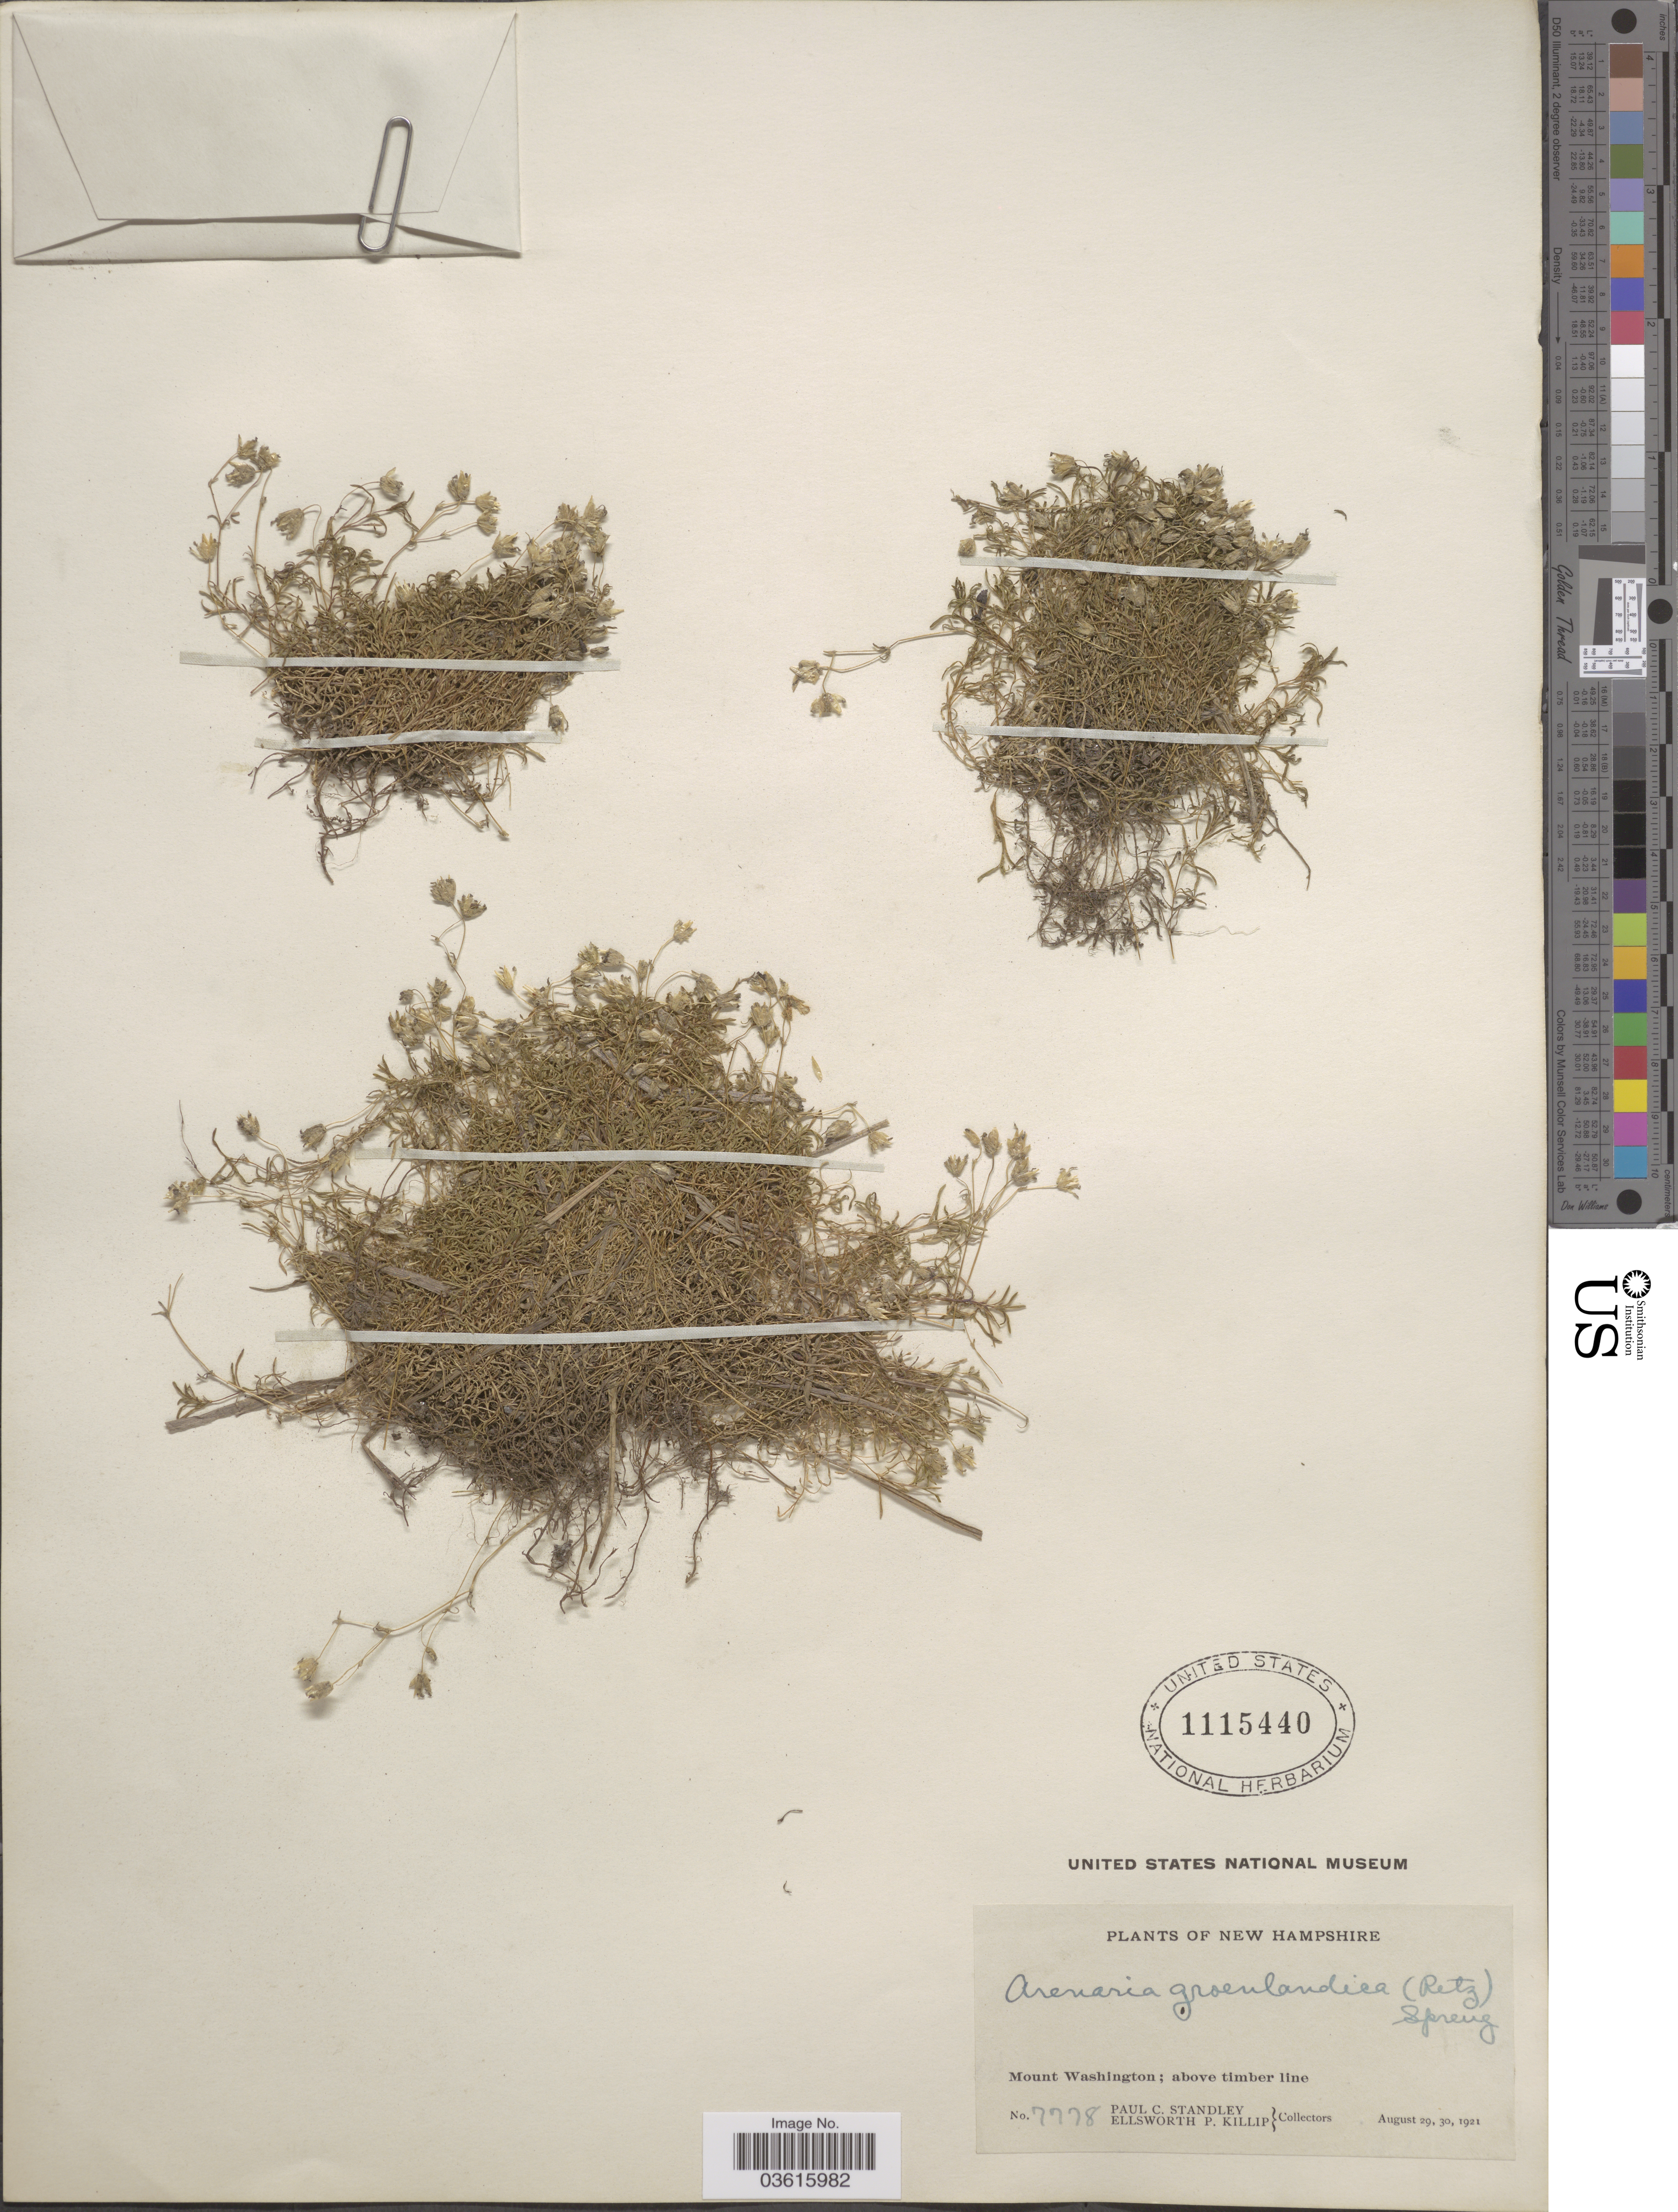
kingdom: Plantae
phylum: Tracheophyta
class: Magnoliopsida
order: Caryophyllales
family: Caryophyllaceae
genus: Minuartia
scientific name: Minuartia groenlandica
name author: (Retz.) Ostenf.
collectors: P. C. Standley & E. P. Killip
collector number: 7778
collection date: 1921-08-29/1921-08-30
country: United States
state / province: New Hampshire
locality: Mount Washington; above timber line.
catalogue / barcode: US 1115440